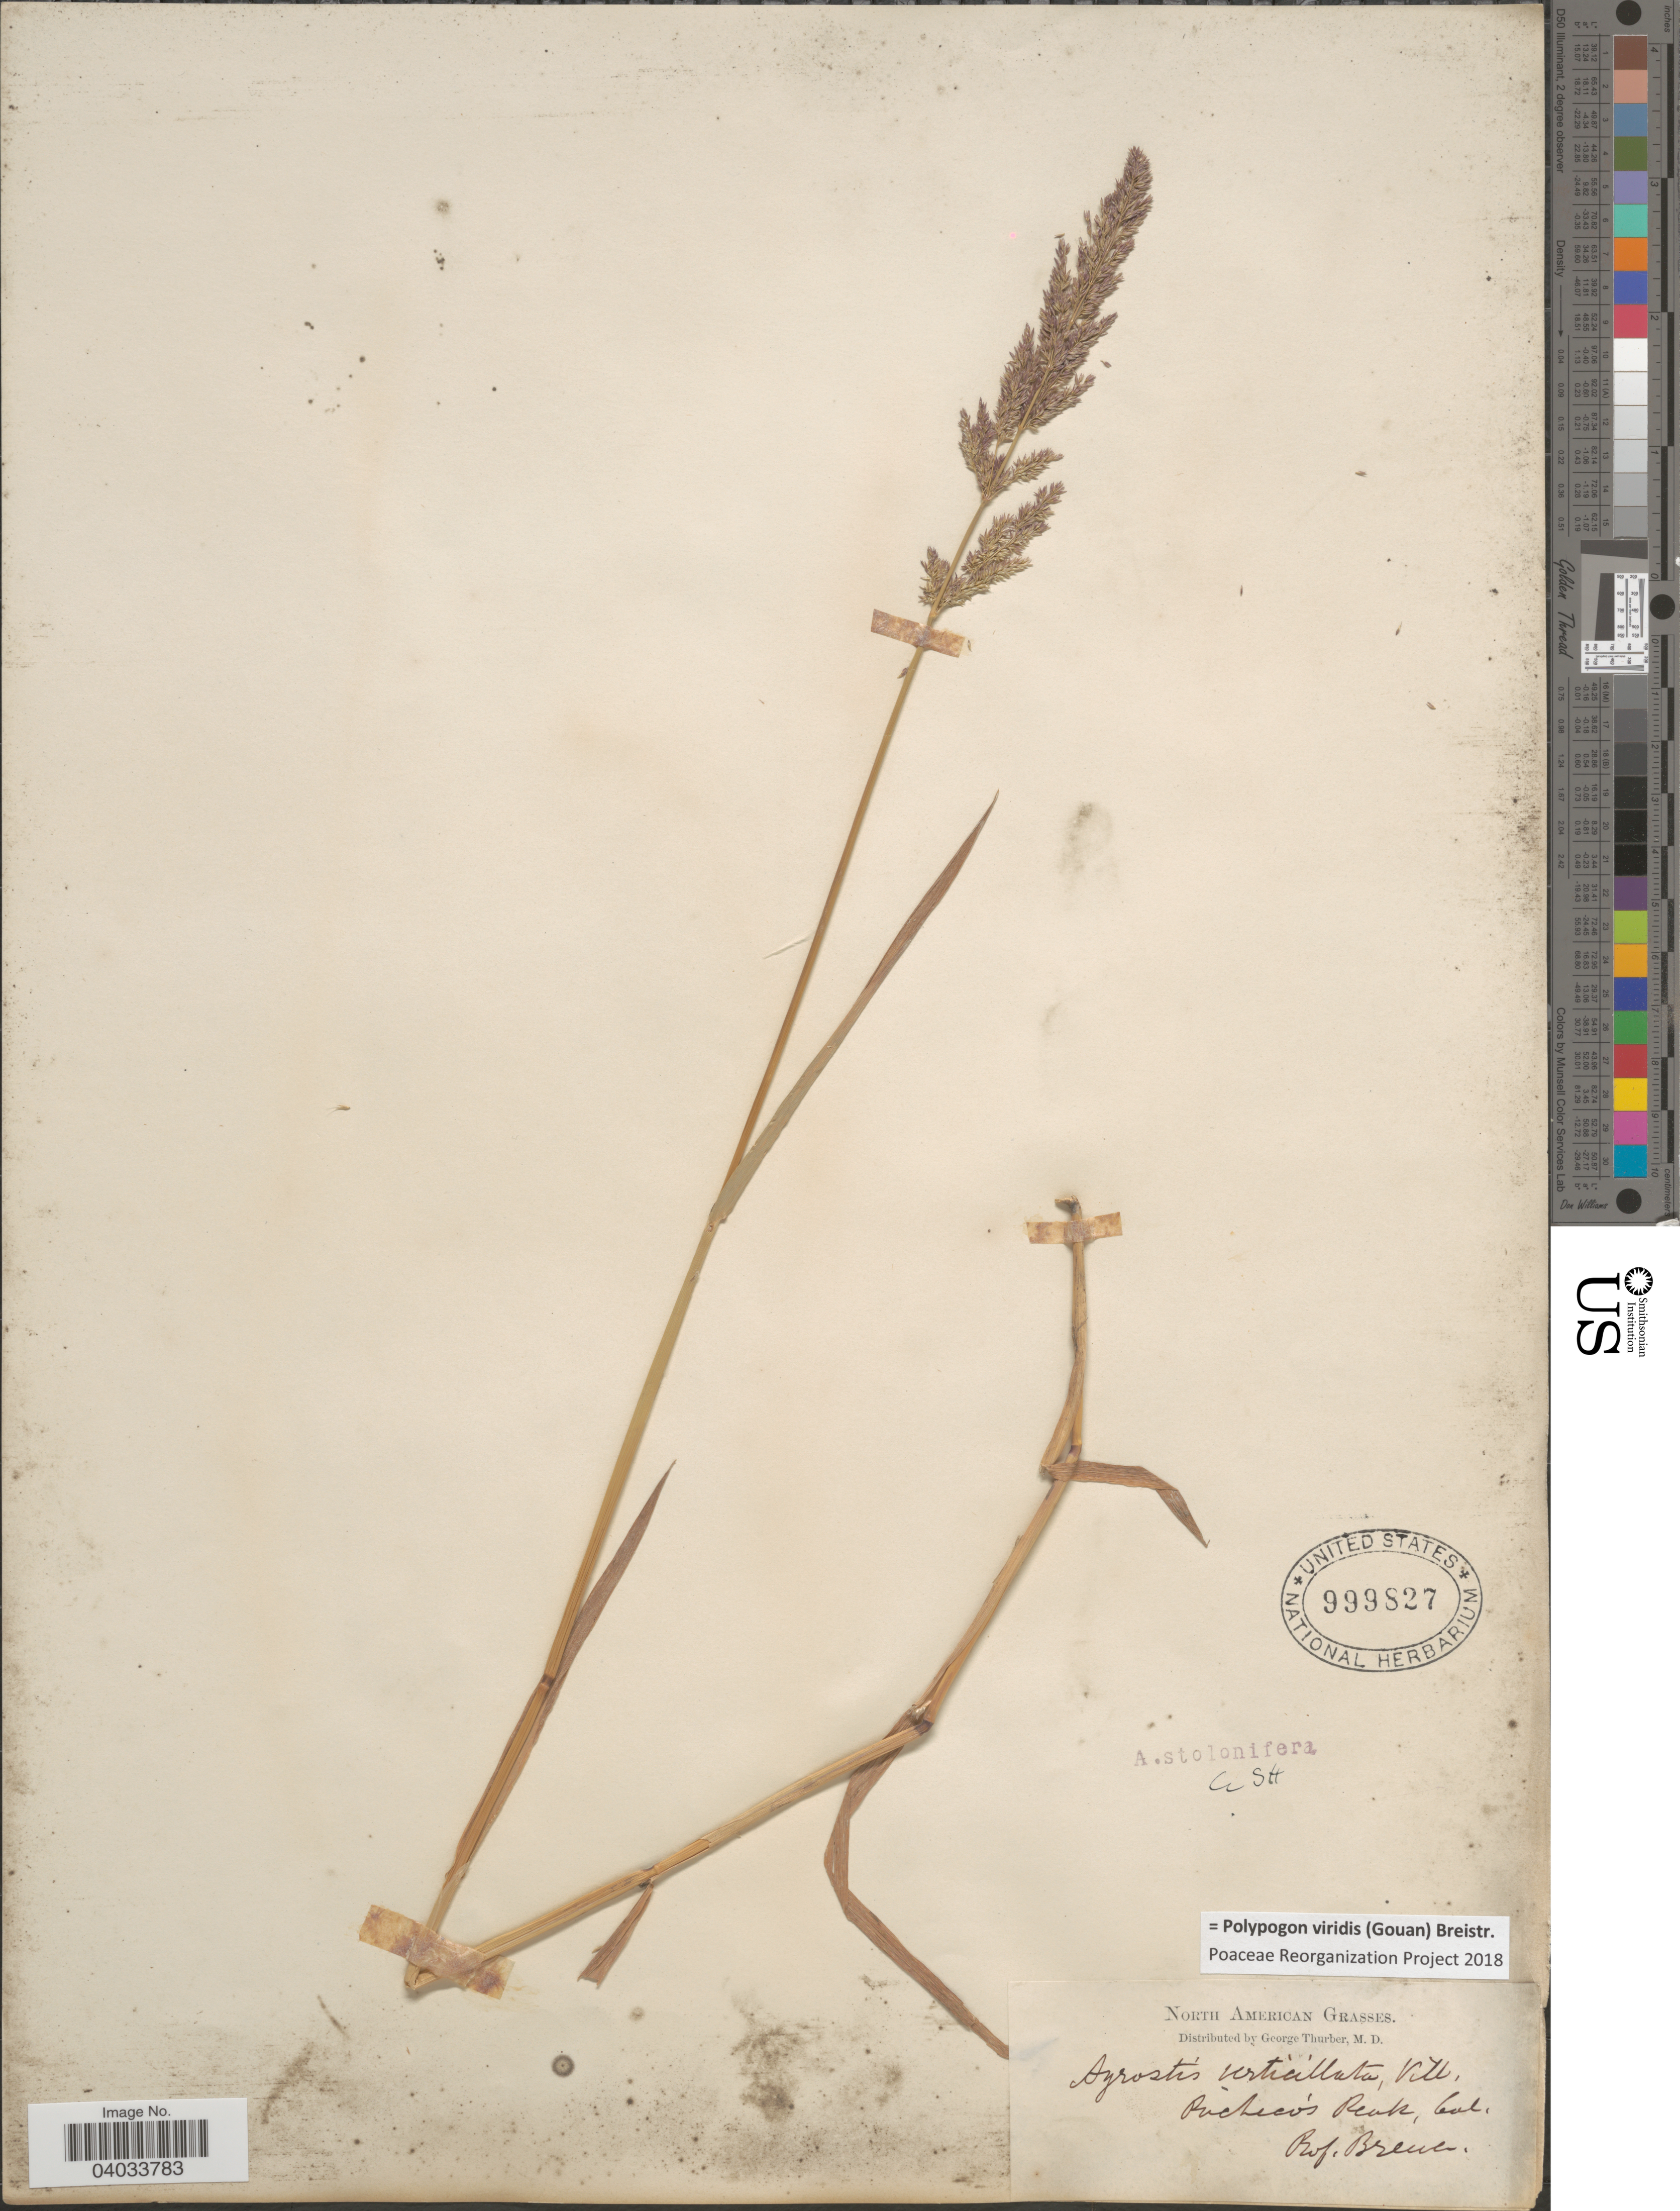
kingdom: Plantae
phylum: Tracheophyta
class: Liliopsida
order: Poales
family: Poaceae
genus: Polypogon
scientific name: Polypogon viridis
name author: (Gouan) Breistroffer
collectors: -. Brewer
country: United States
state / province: California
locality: Pacheco's Peak.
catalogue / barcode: US 999827